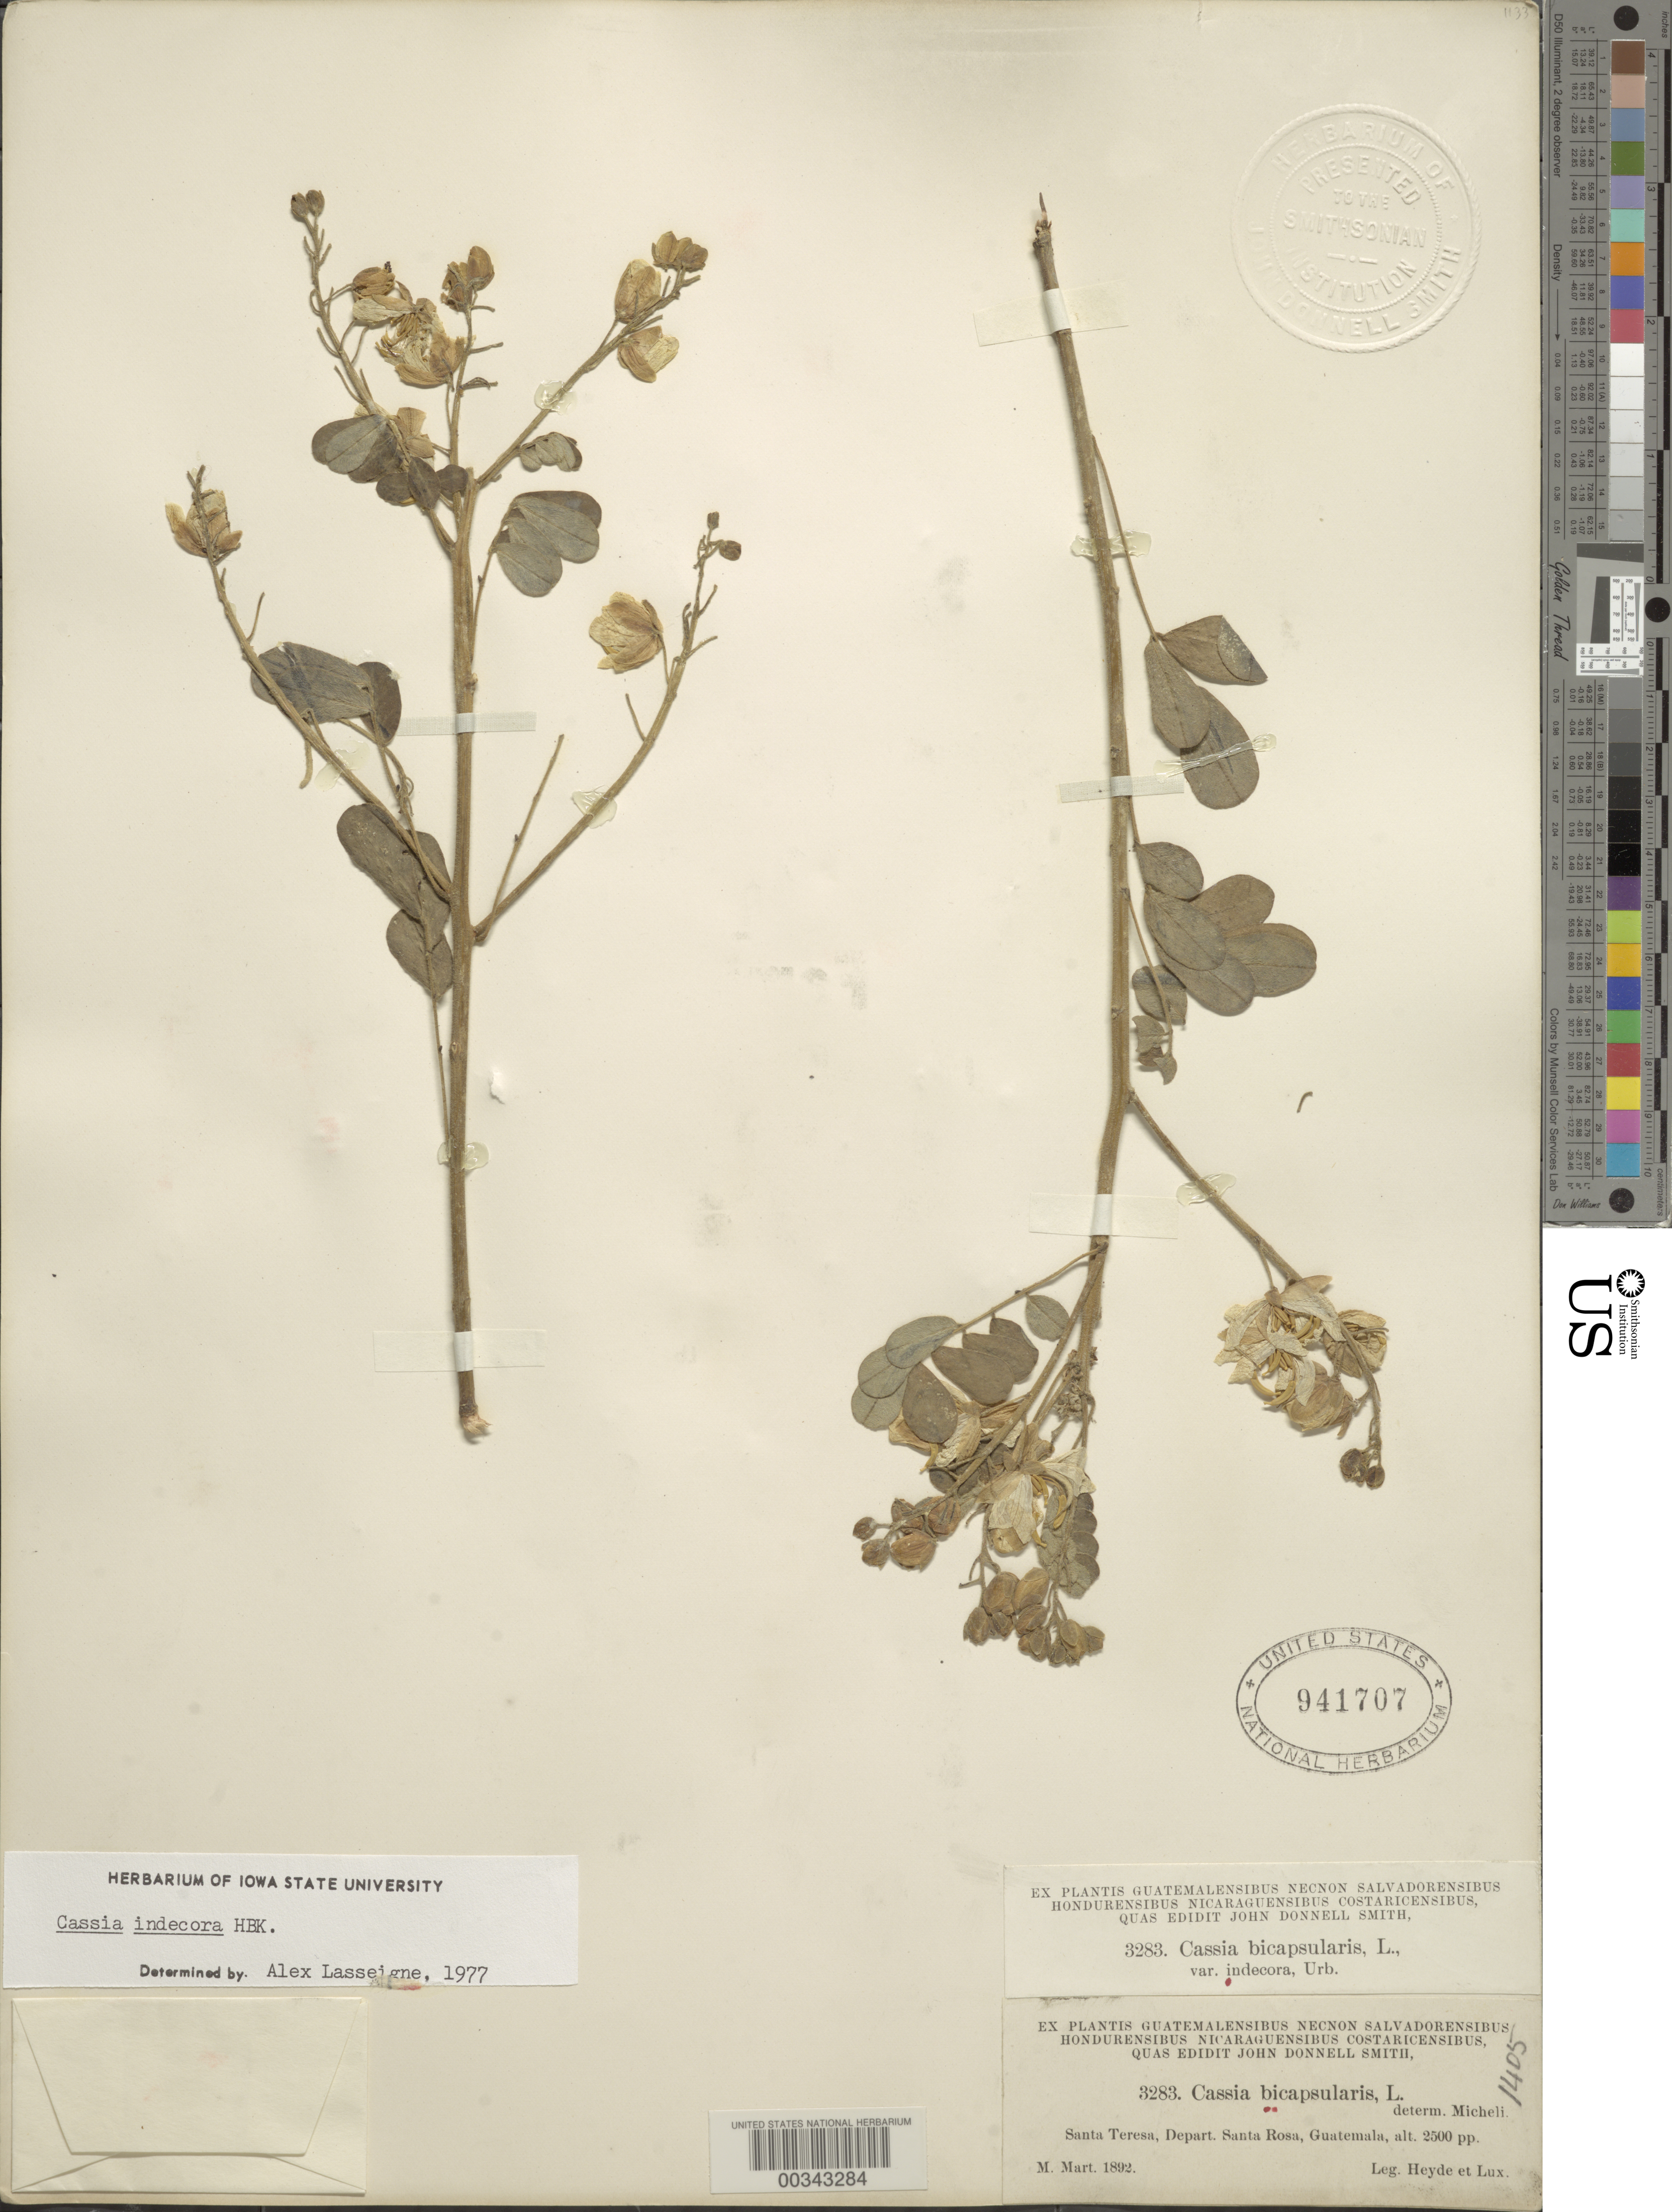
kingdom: Plantae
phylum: Tracheophyta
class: Magnoliopsida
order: Fabales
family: Fabaceae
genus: Senna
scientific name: Senna pendula var. advena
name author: (Vogel) H.S. Irwin & Barneby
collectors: E. T. Heyde & E. Lux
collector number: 3283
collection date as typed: Mar 1892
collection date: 1892-03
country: Guatemala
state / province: Santa Rosa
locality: Santa Teresa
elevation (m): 762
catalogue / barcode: US 941707